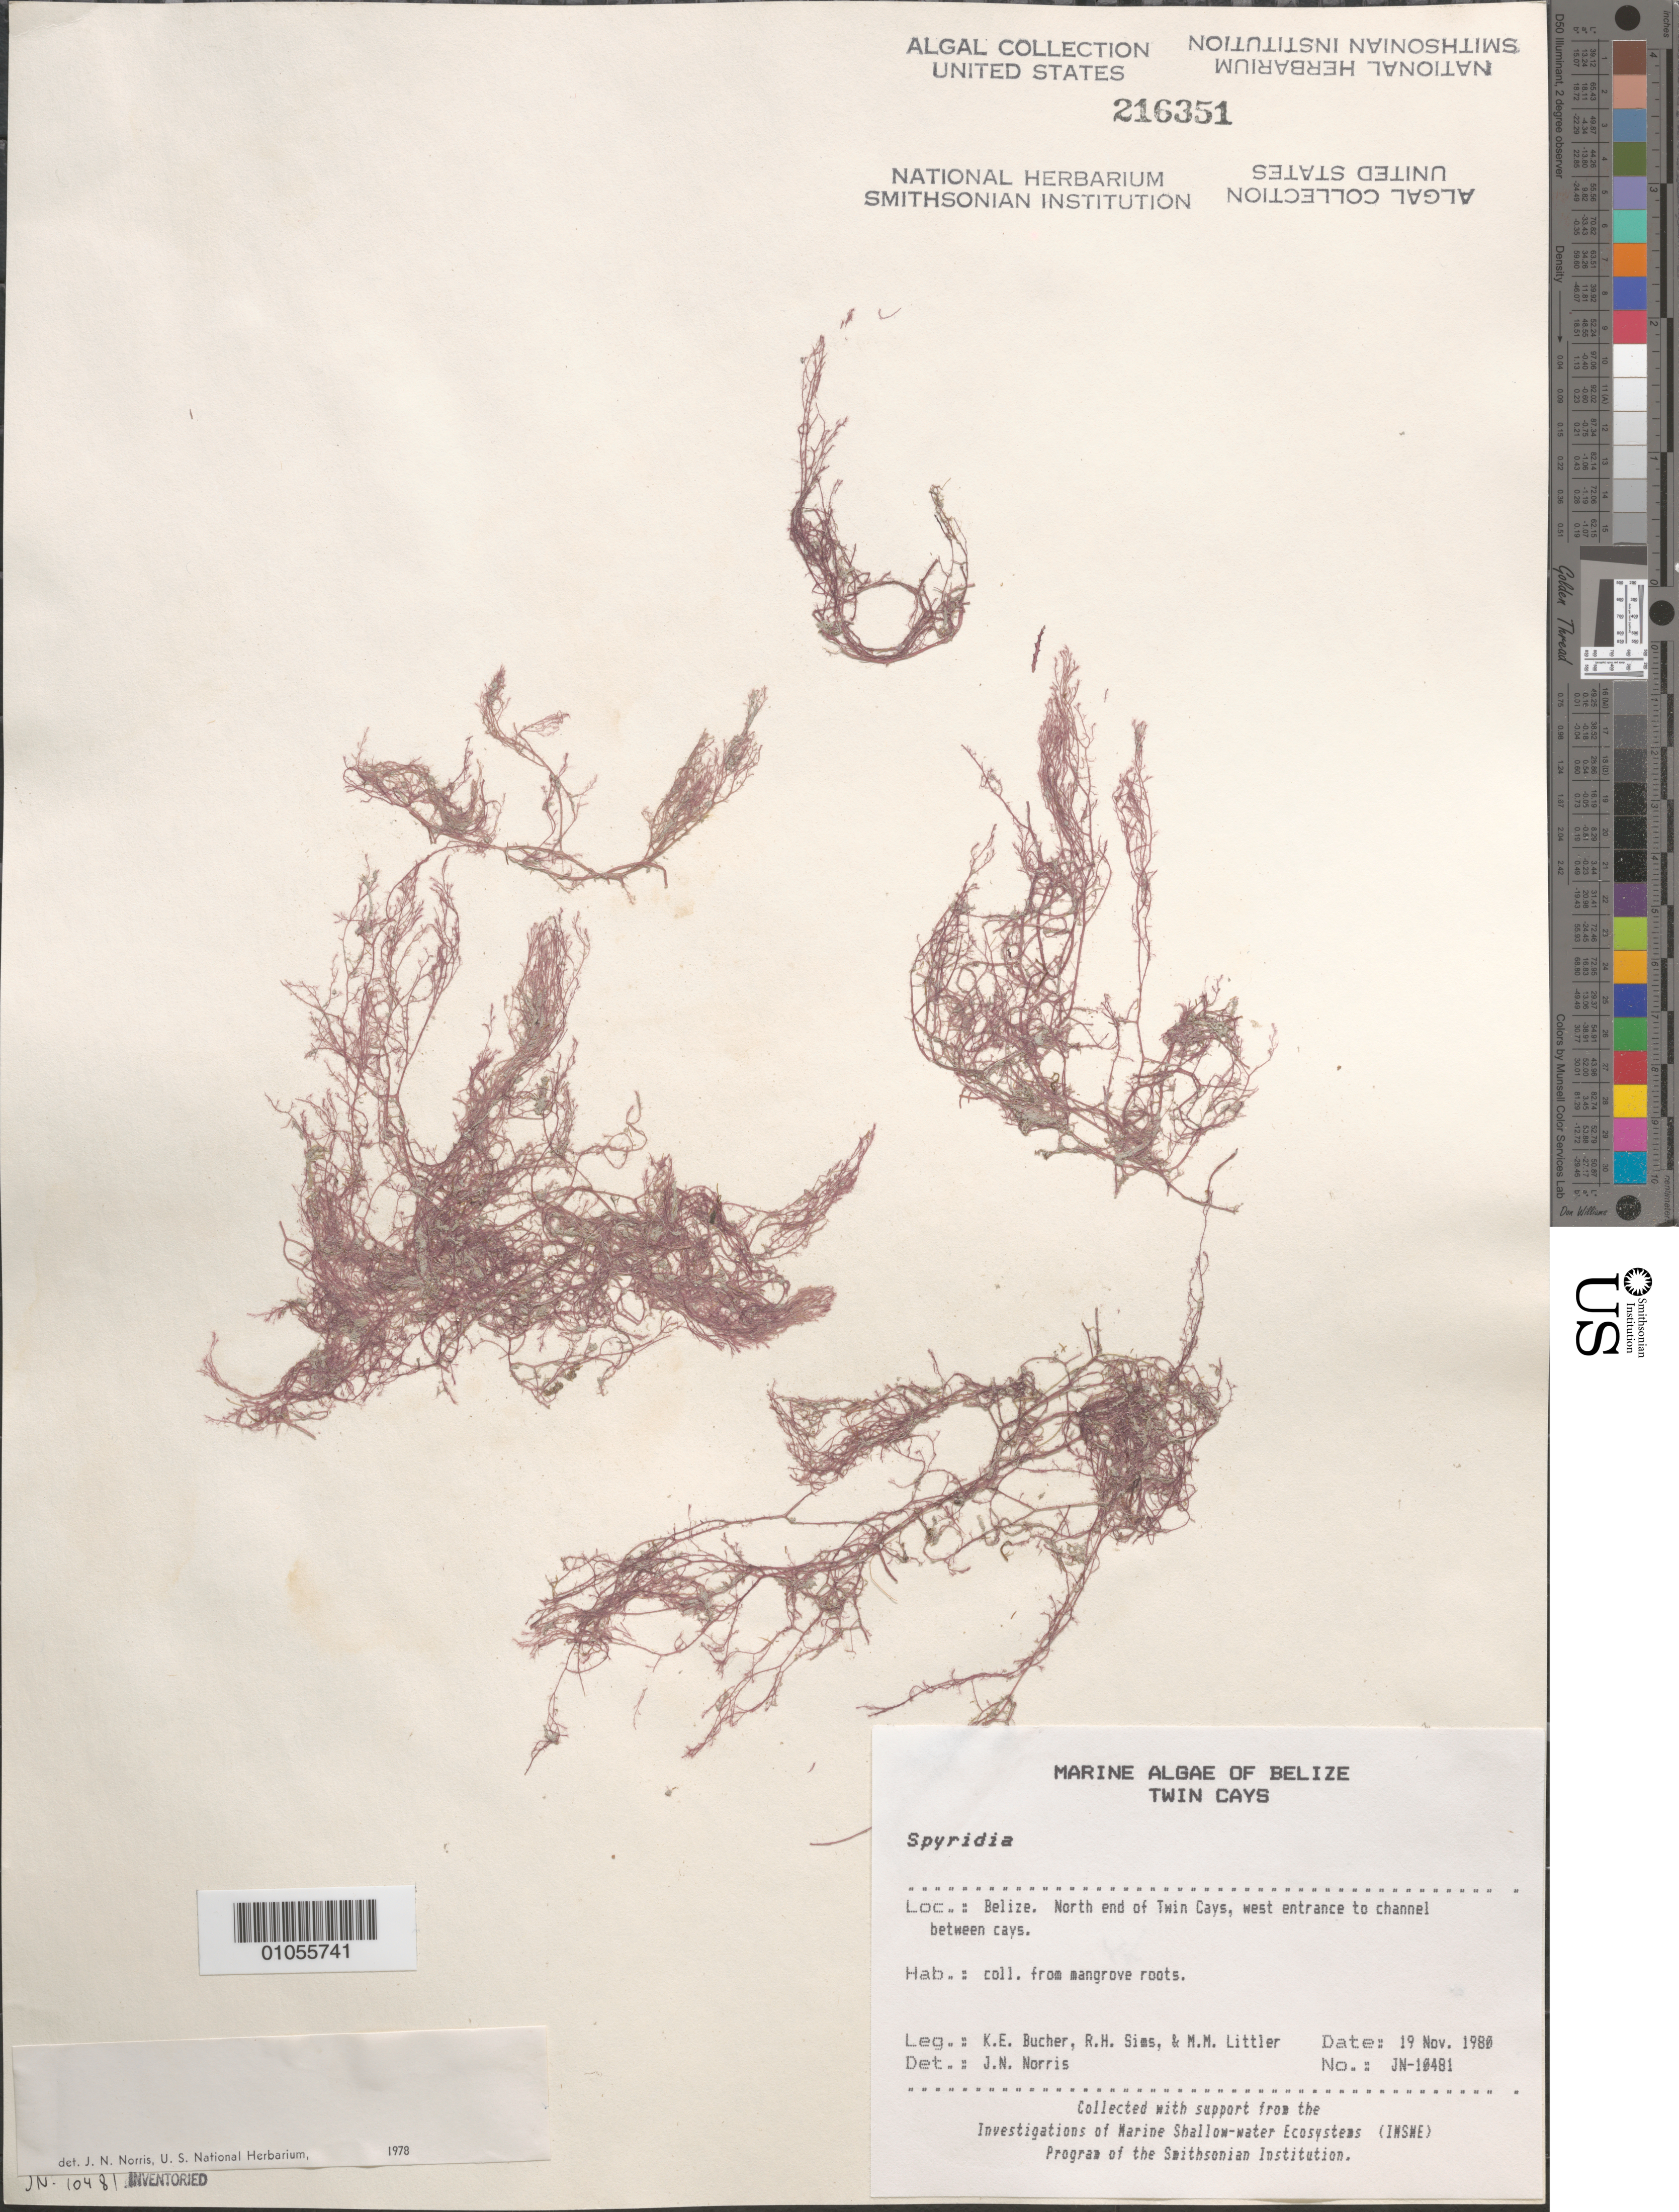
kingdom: Plantae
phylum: Rhodophyta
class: Florideophyceae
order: Ceramiales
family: Spyridiaceae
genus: Spyridia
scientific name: Spyridia sp.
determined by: Norris, James N.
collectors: K. E. Bucher, R. H. Sims & M. M. Littler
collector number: JN-10481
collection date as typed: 19 Nov 1980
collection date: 1980-11-19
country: Belize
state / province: Stann Creek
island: Twin Cays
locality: North end of Twin Cays, west entrance to channel between cays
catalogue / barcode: US 216351